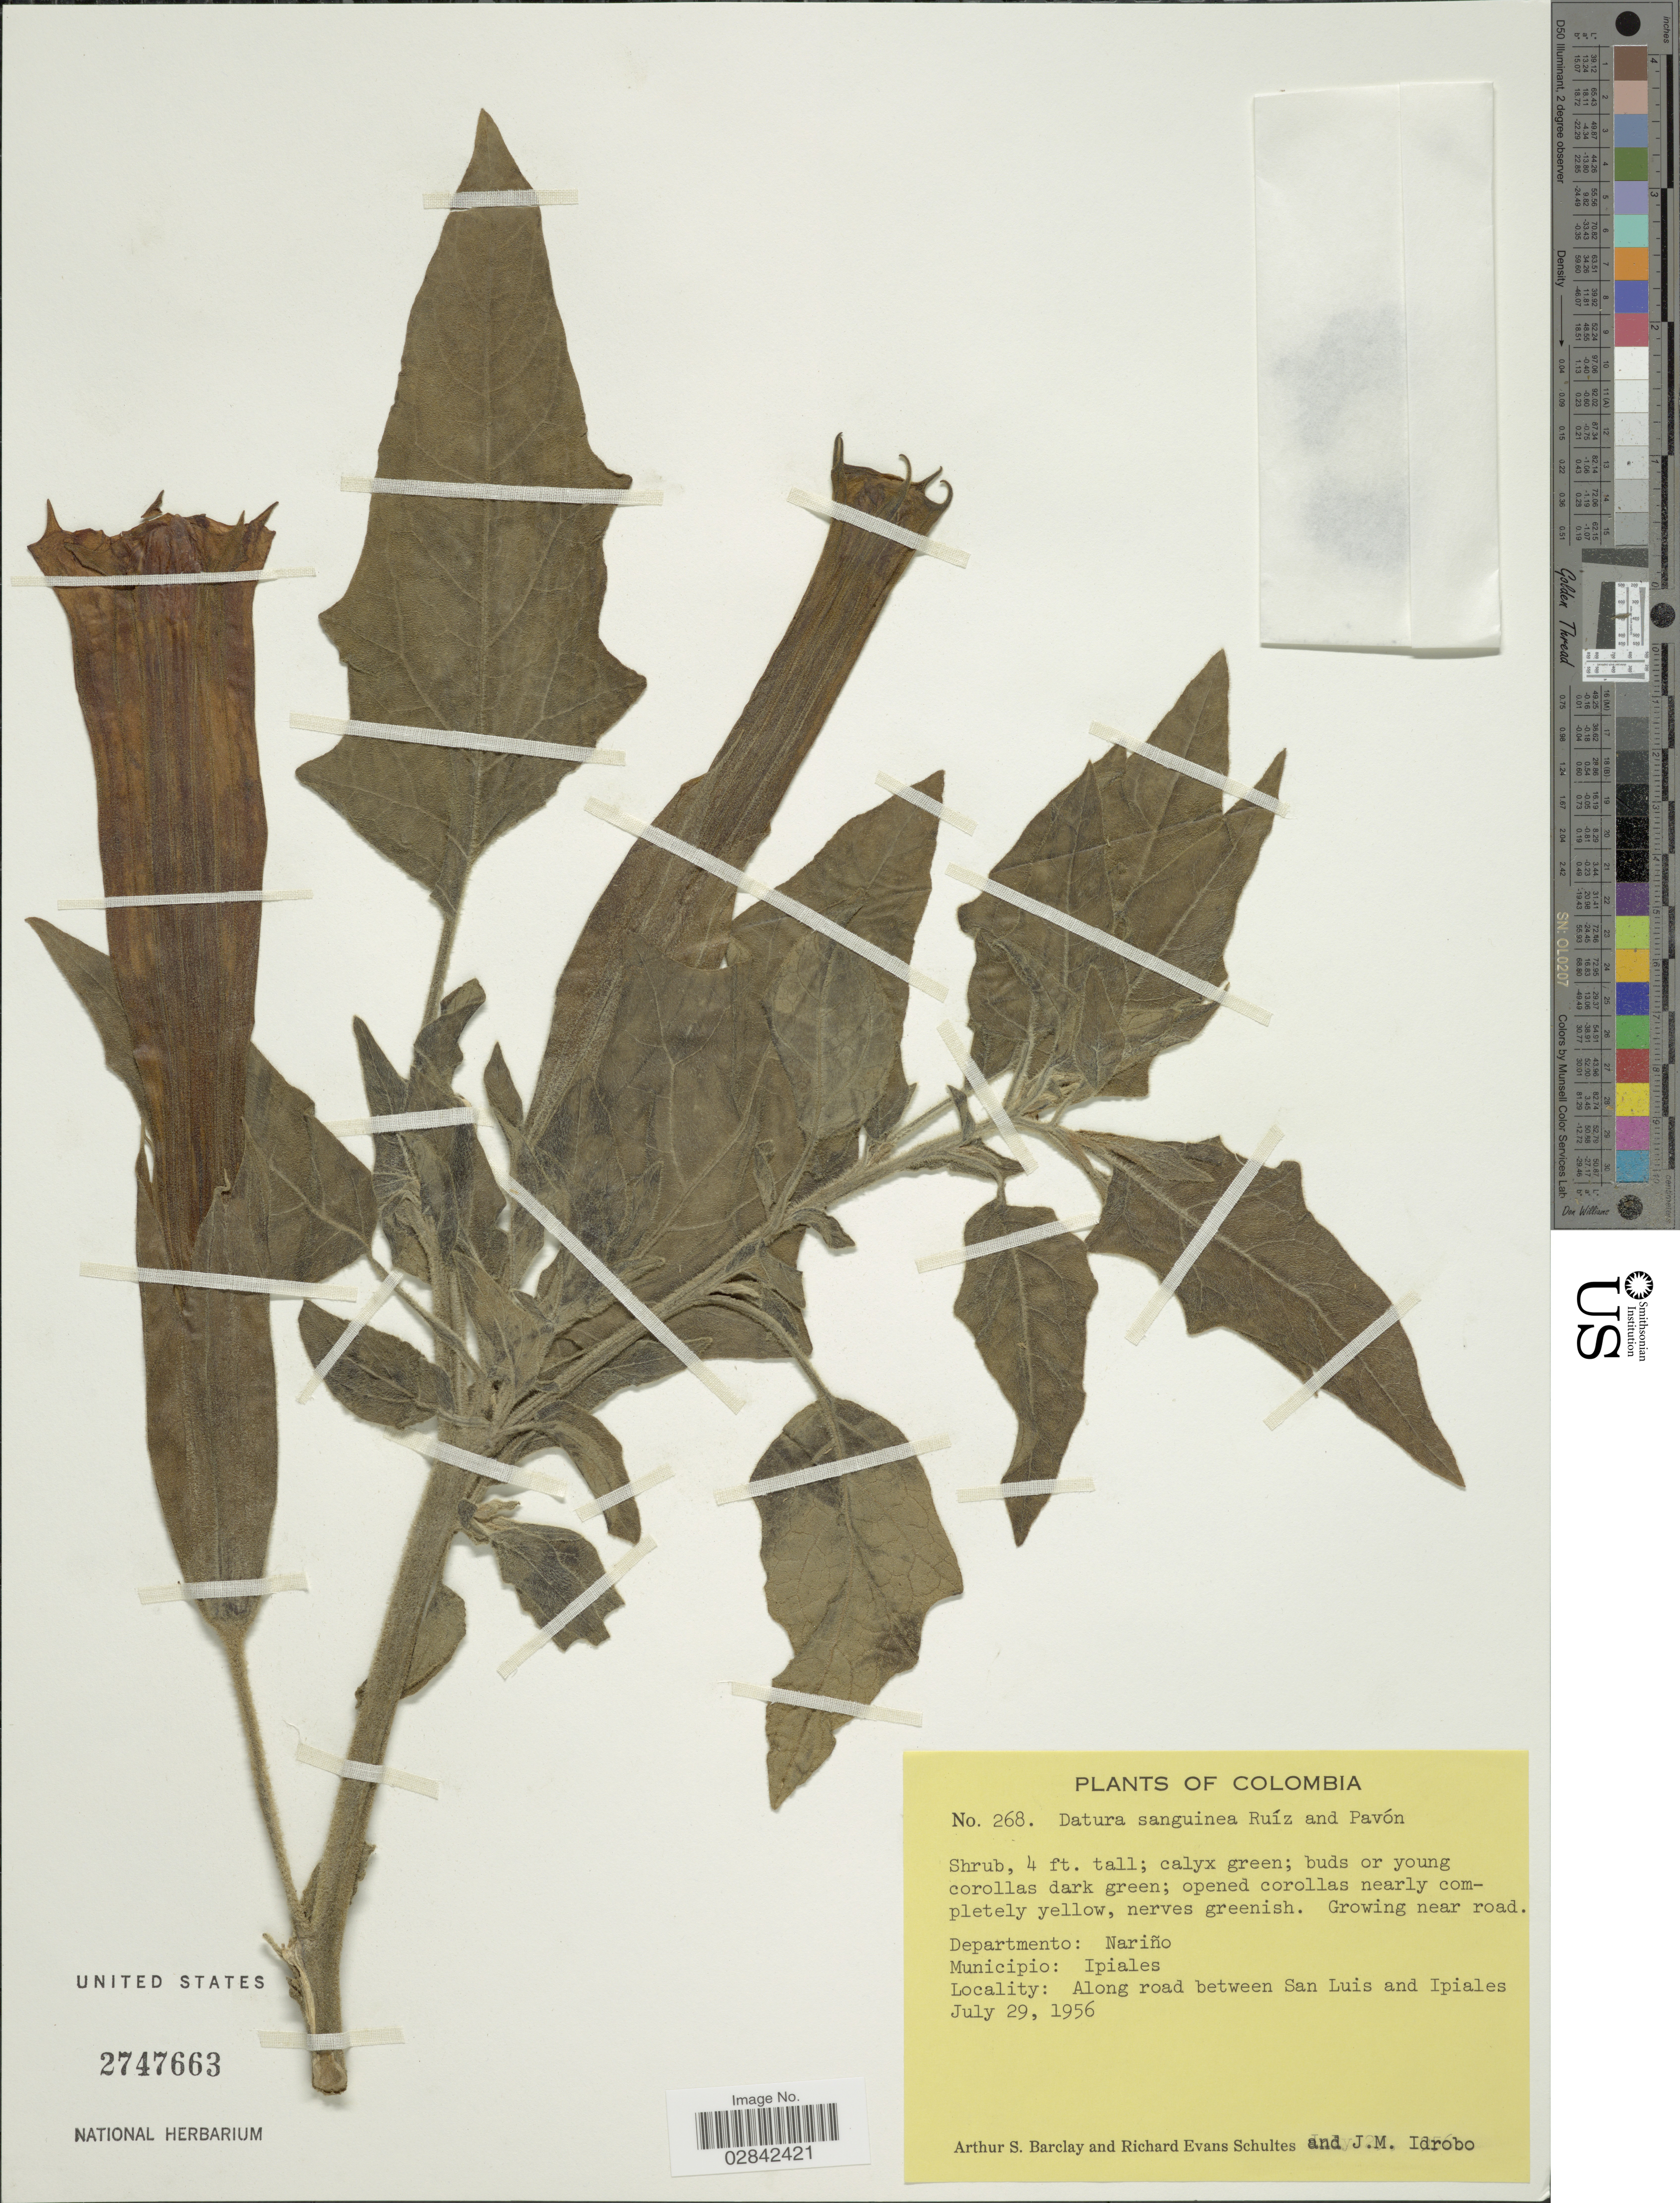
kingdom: Plantae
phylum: Tracheophyta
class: Magnoliopsida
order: Solanales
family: Solanaceae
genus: Brugmansia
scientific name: Brugmansia sanguinea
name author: (Ruiz & Pav.) D. Don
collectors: A. S. Barclay, R. E. Schultes & J. M. Idrobo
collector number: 268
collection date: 1956-07-29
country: Colombia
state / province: Nariño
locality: Departmento: Nariño. Municipio: Ipiales. Along road between San Luis and Ipiales.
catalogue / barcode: US 2747663